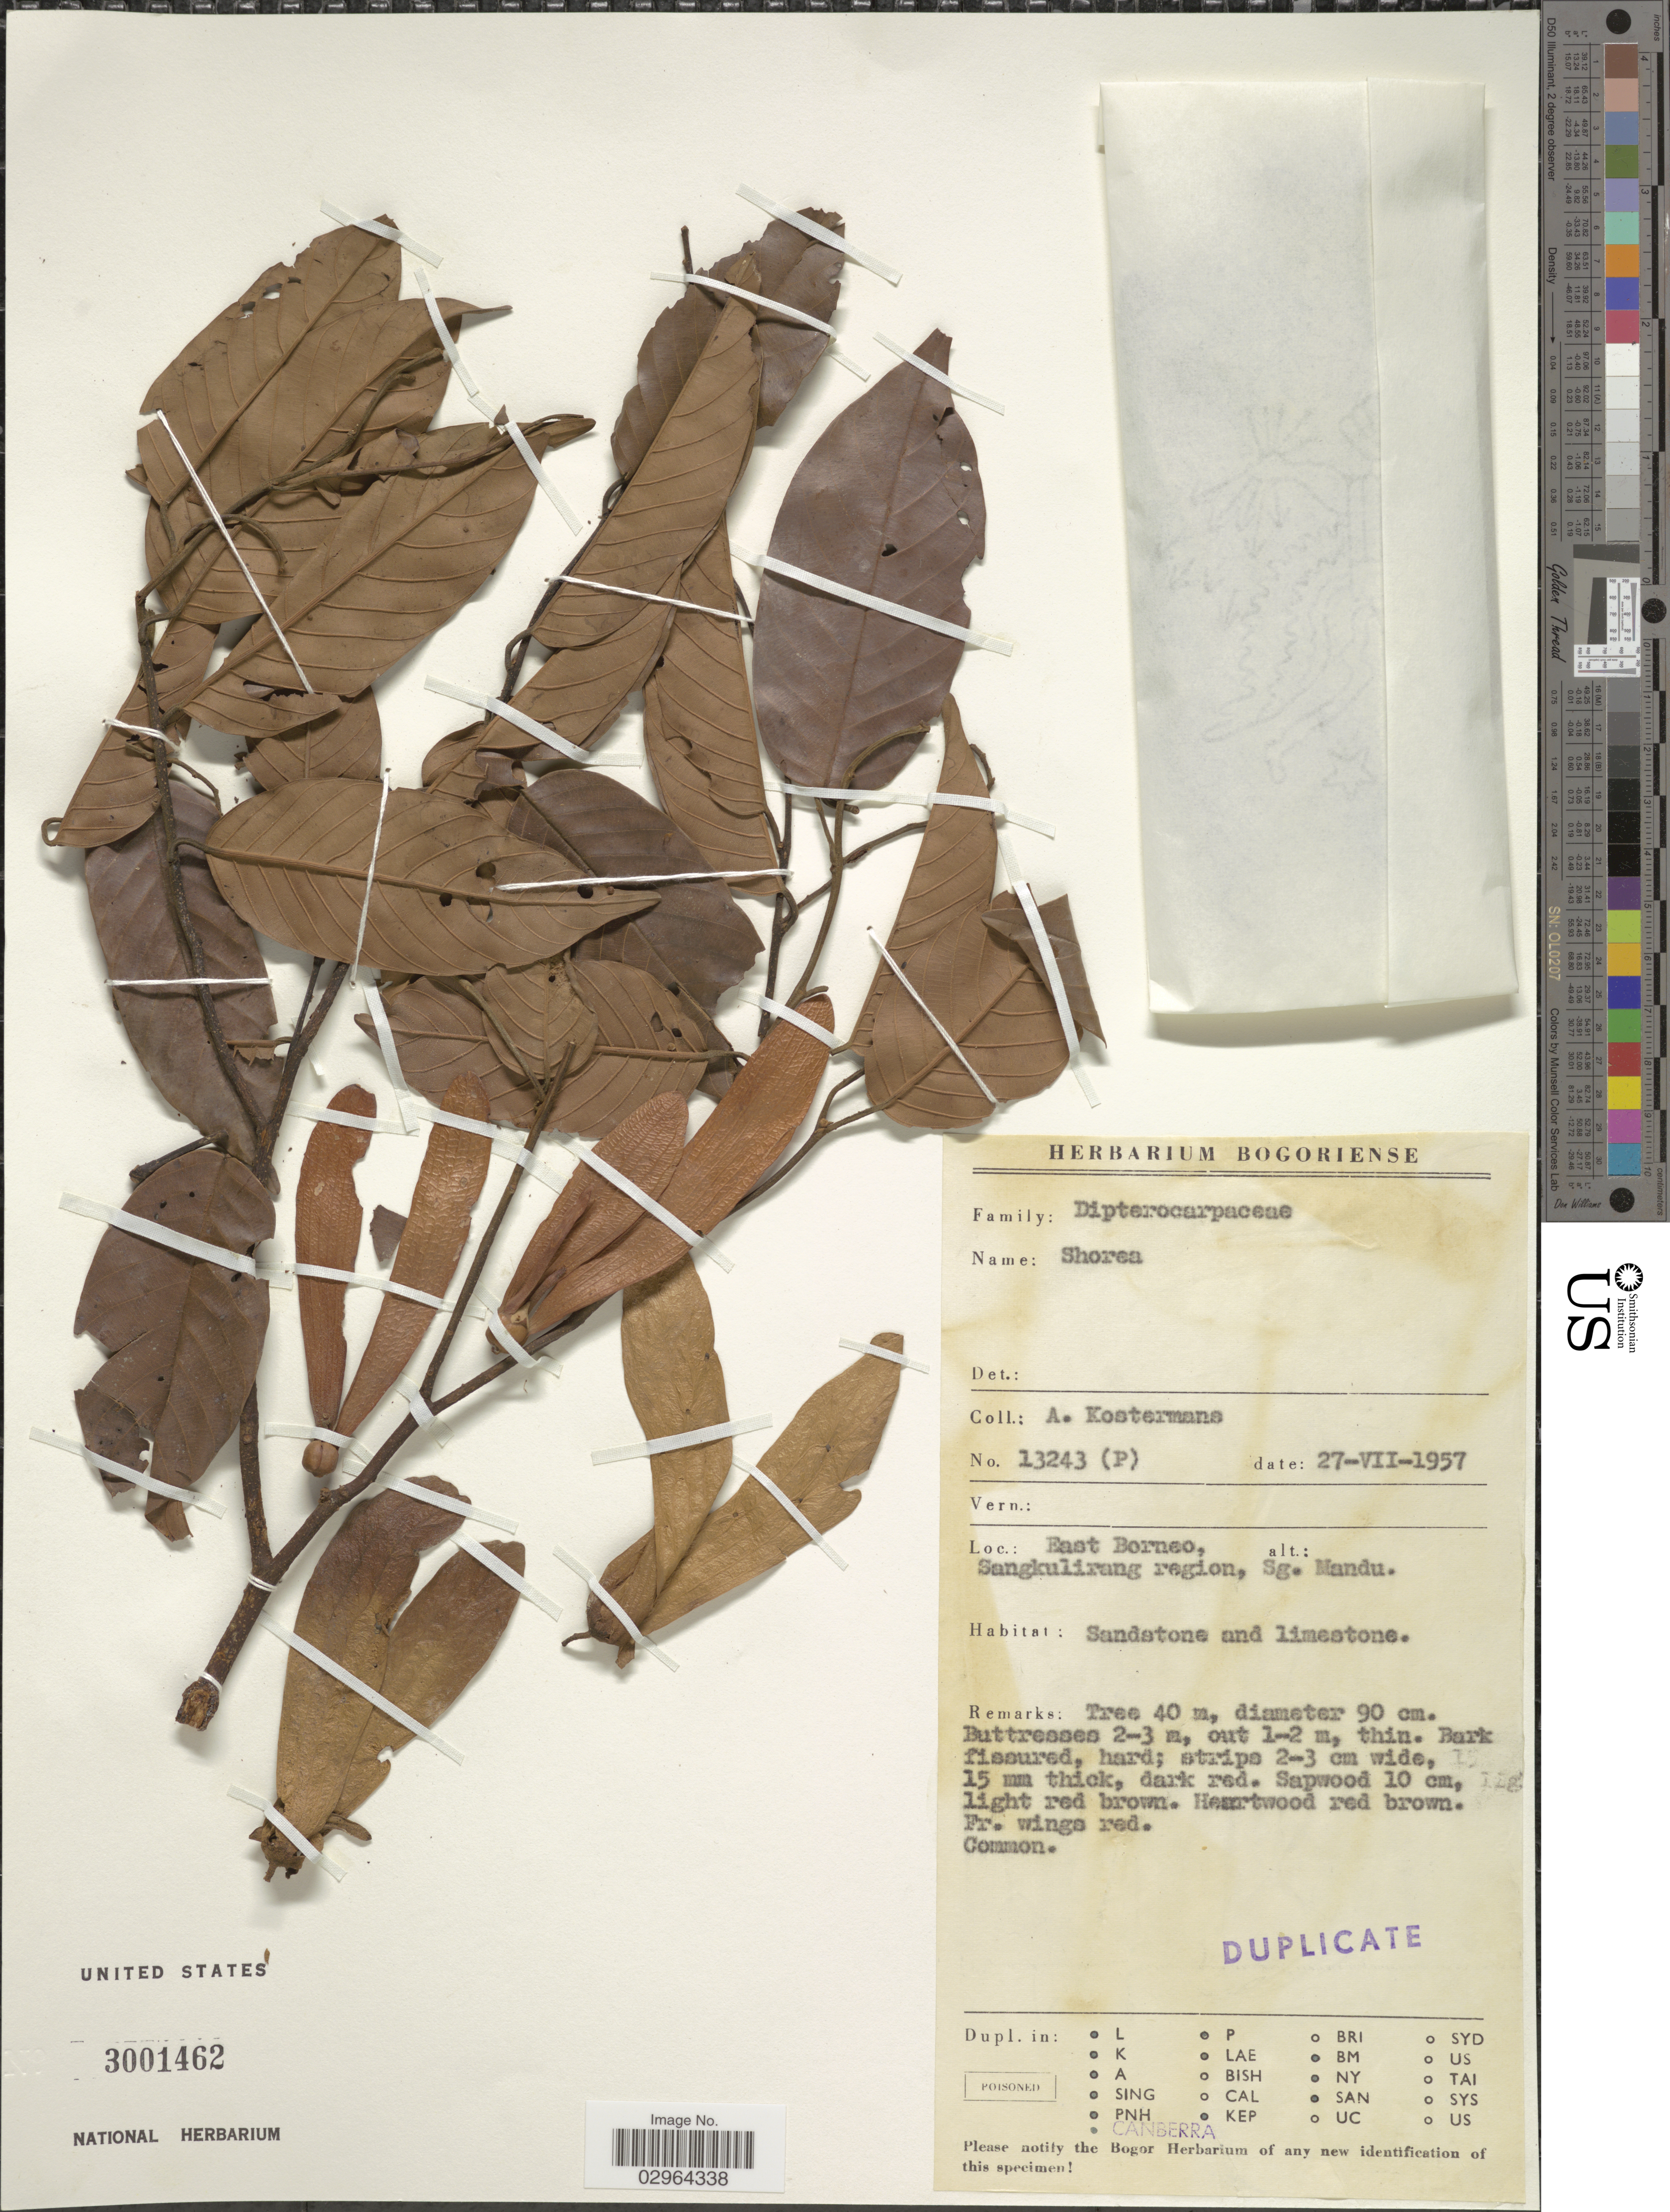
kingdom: Plantae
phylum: Tracheophyta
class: Magnoliopsida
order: Malvales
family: Dipterocarpaceae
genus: Rubroshorea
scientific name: Rubroshorea parvifolia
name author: (Dyer) P.S. Ashton & J. Heck.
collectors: A. J. G. Kostermans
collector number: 13243 (P)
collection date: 1957-07-27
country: Indonesia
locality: East Borneo, Sangkulirang region, Sg. Mandu.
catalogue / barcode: US 3001462